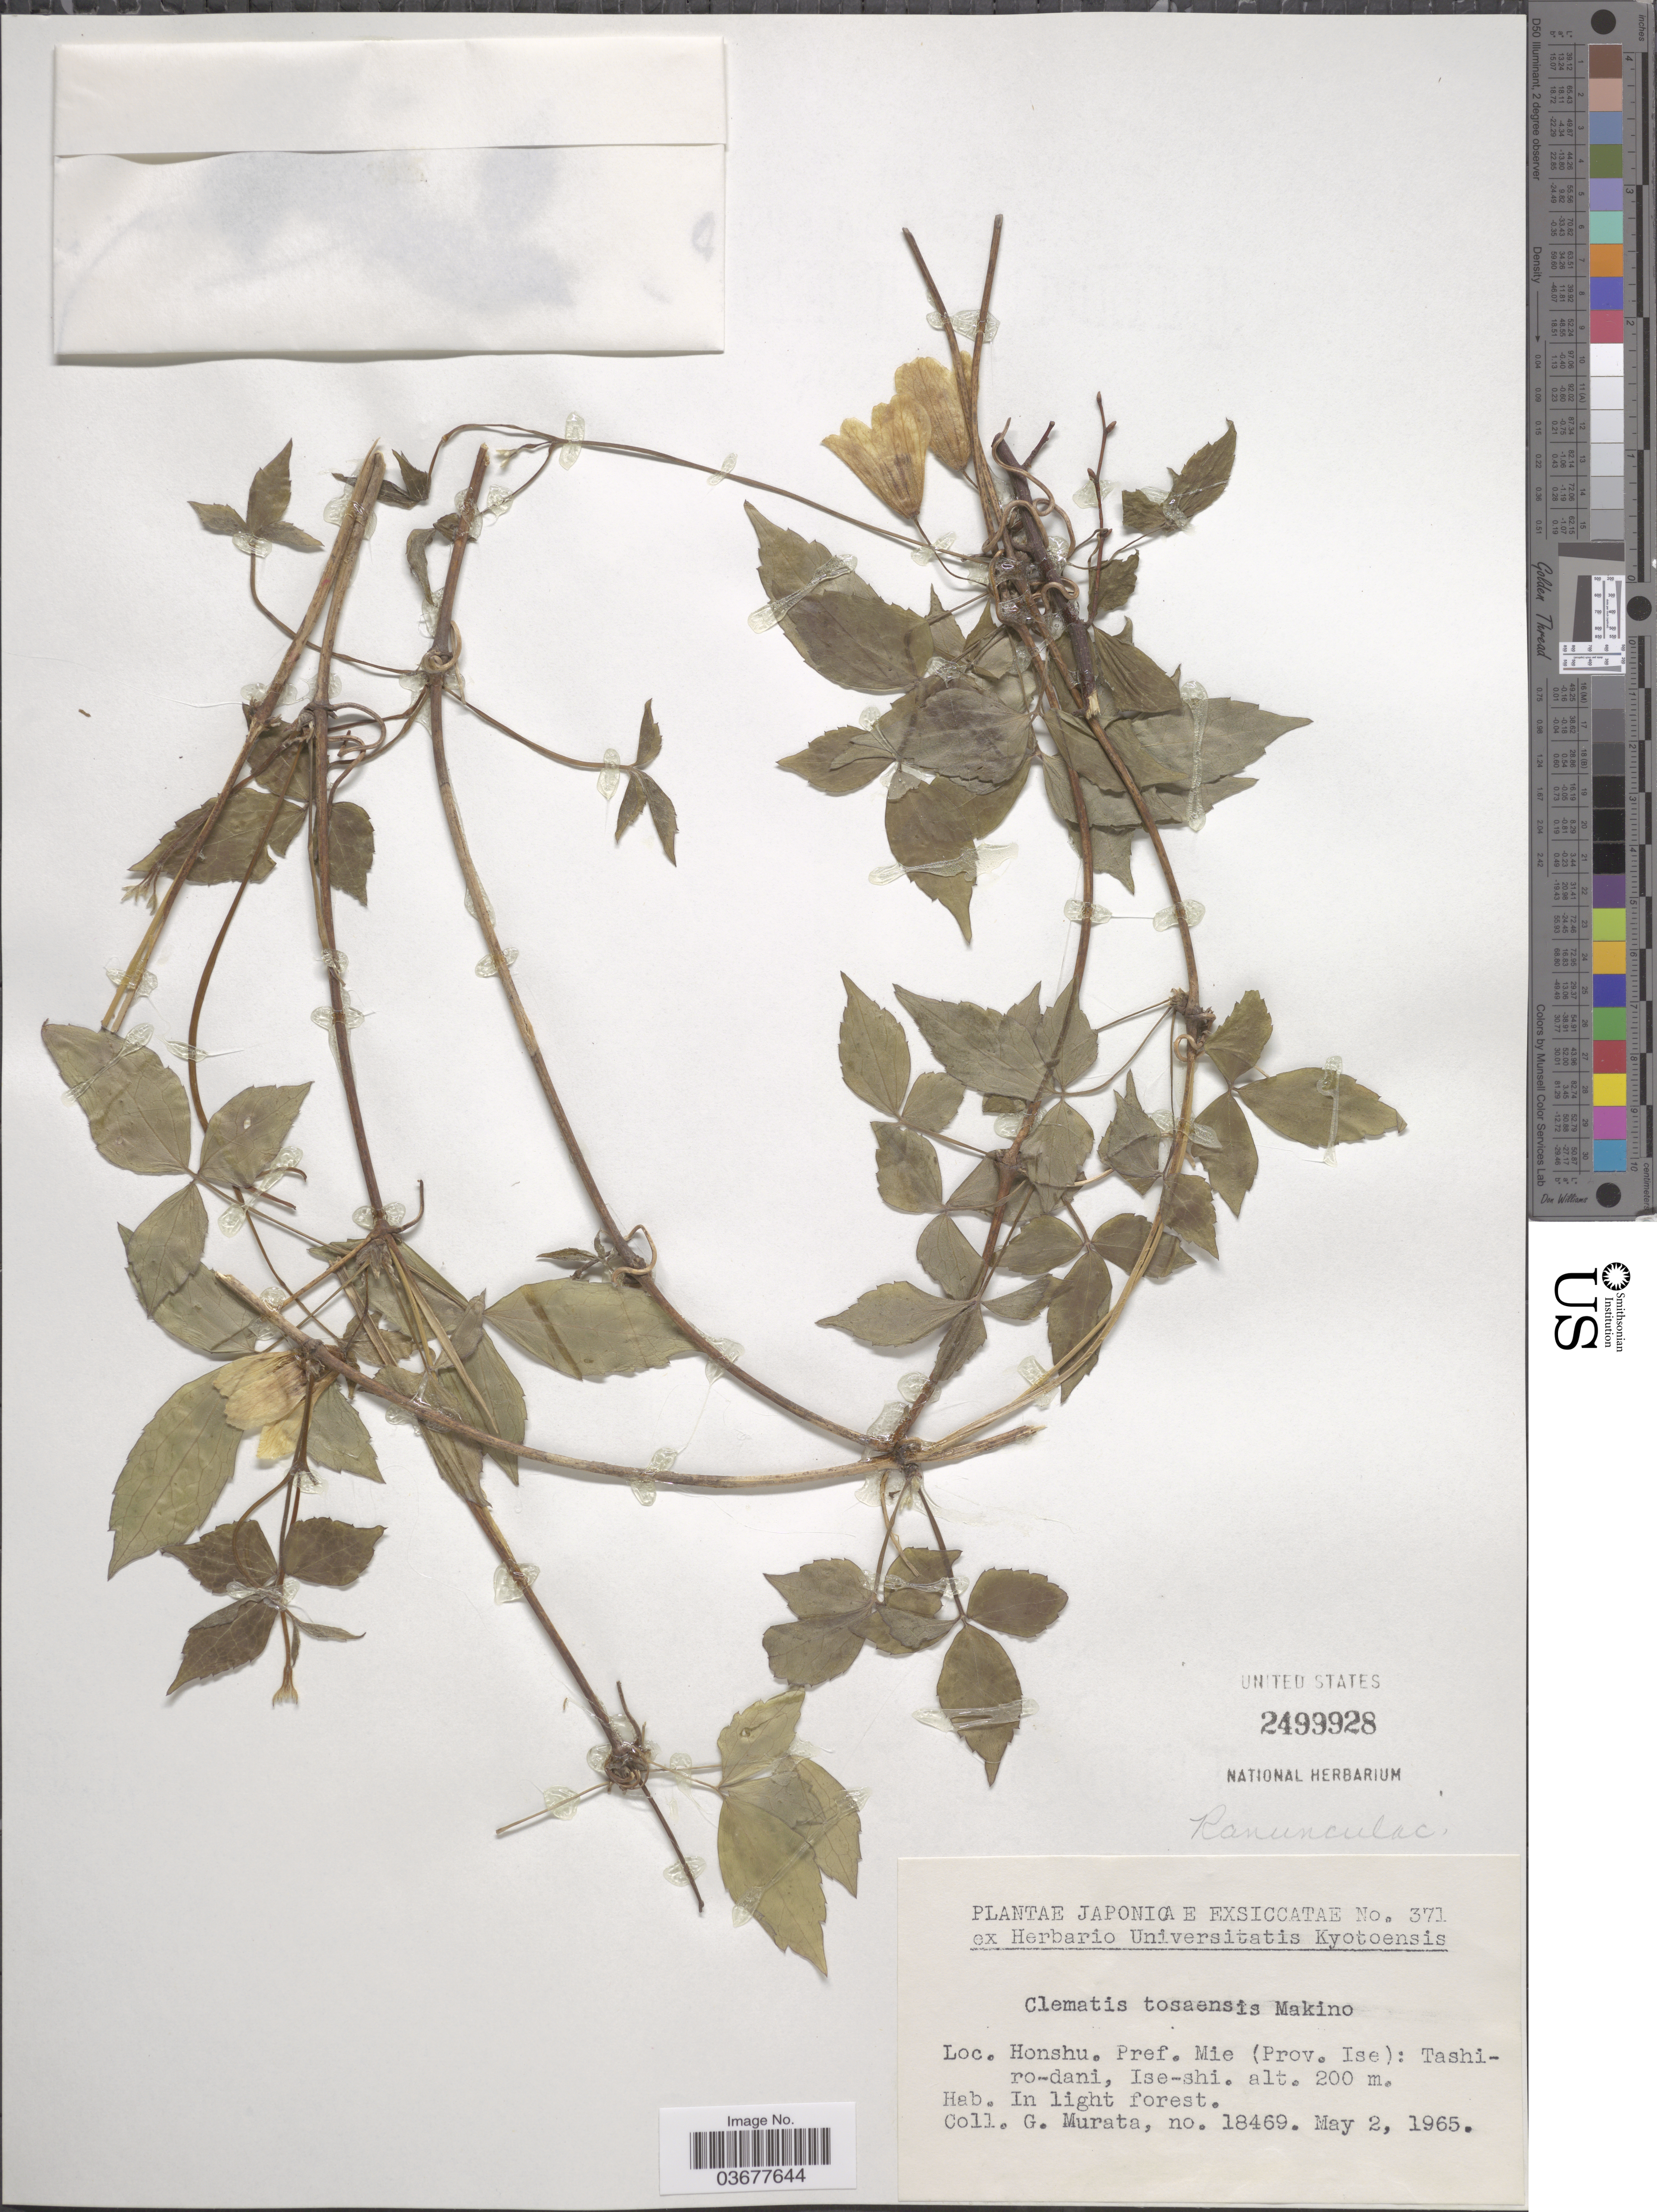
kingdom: Plantae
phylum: Tracheophyta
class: Magnoliopsida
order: Ranunculales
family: Ranunculaceae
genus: Clematis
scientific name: Clematis tosaensis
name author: Makino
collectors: G. Murata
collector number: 18469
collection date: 1965-05-02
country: Japan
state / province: Mie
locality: Honshu. Pref. Mie (Prov. Ise): Tashiro-dani, Ise-shi.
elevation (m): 200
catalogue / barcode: US 2499928